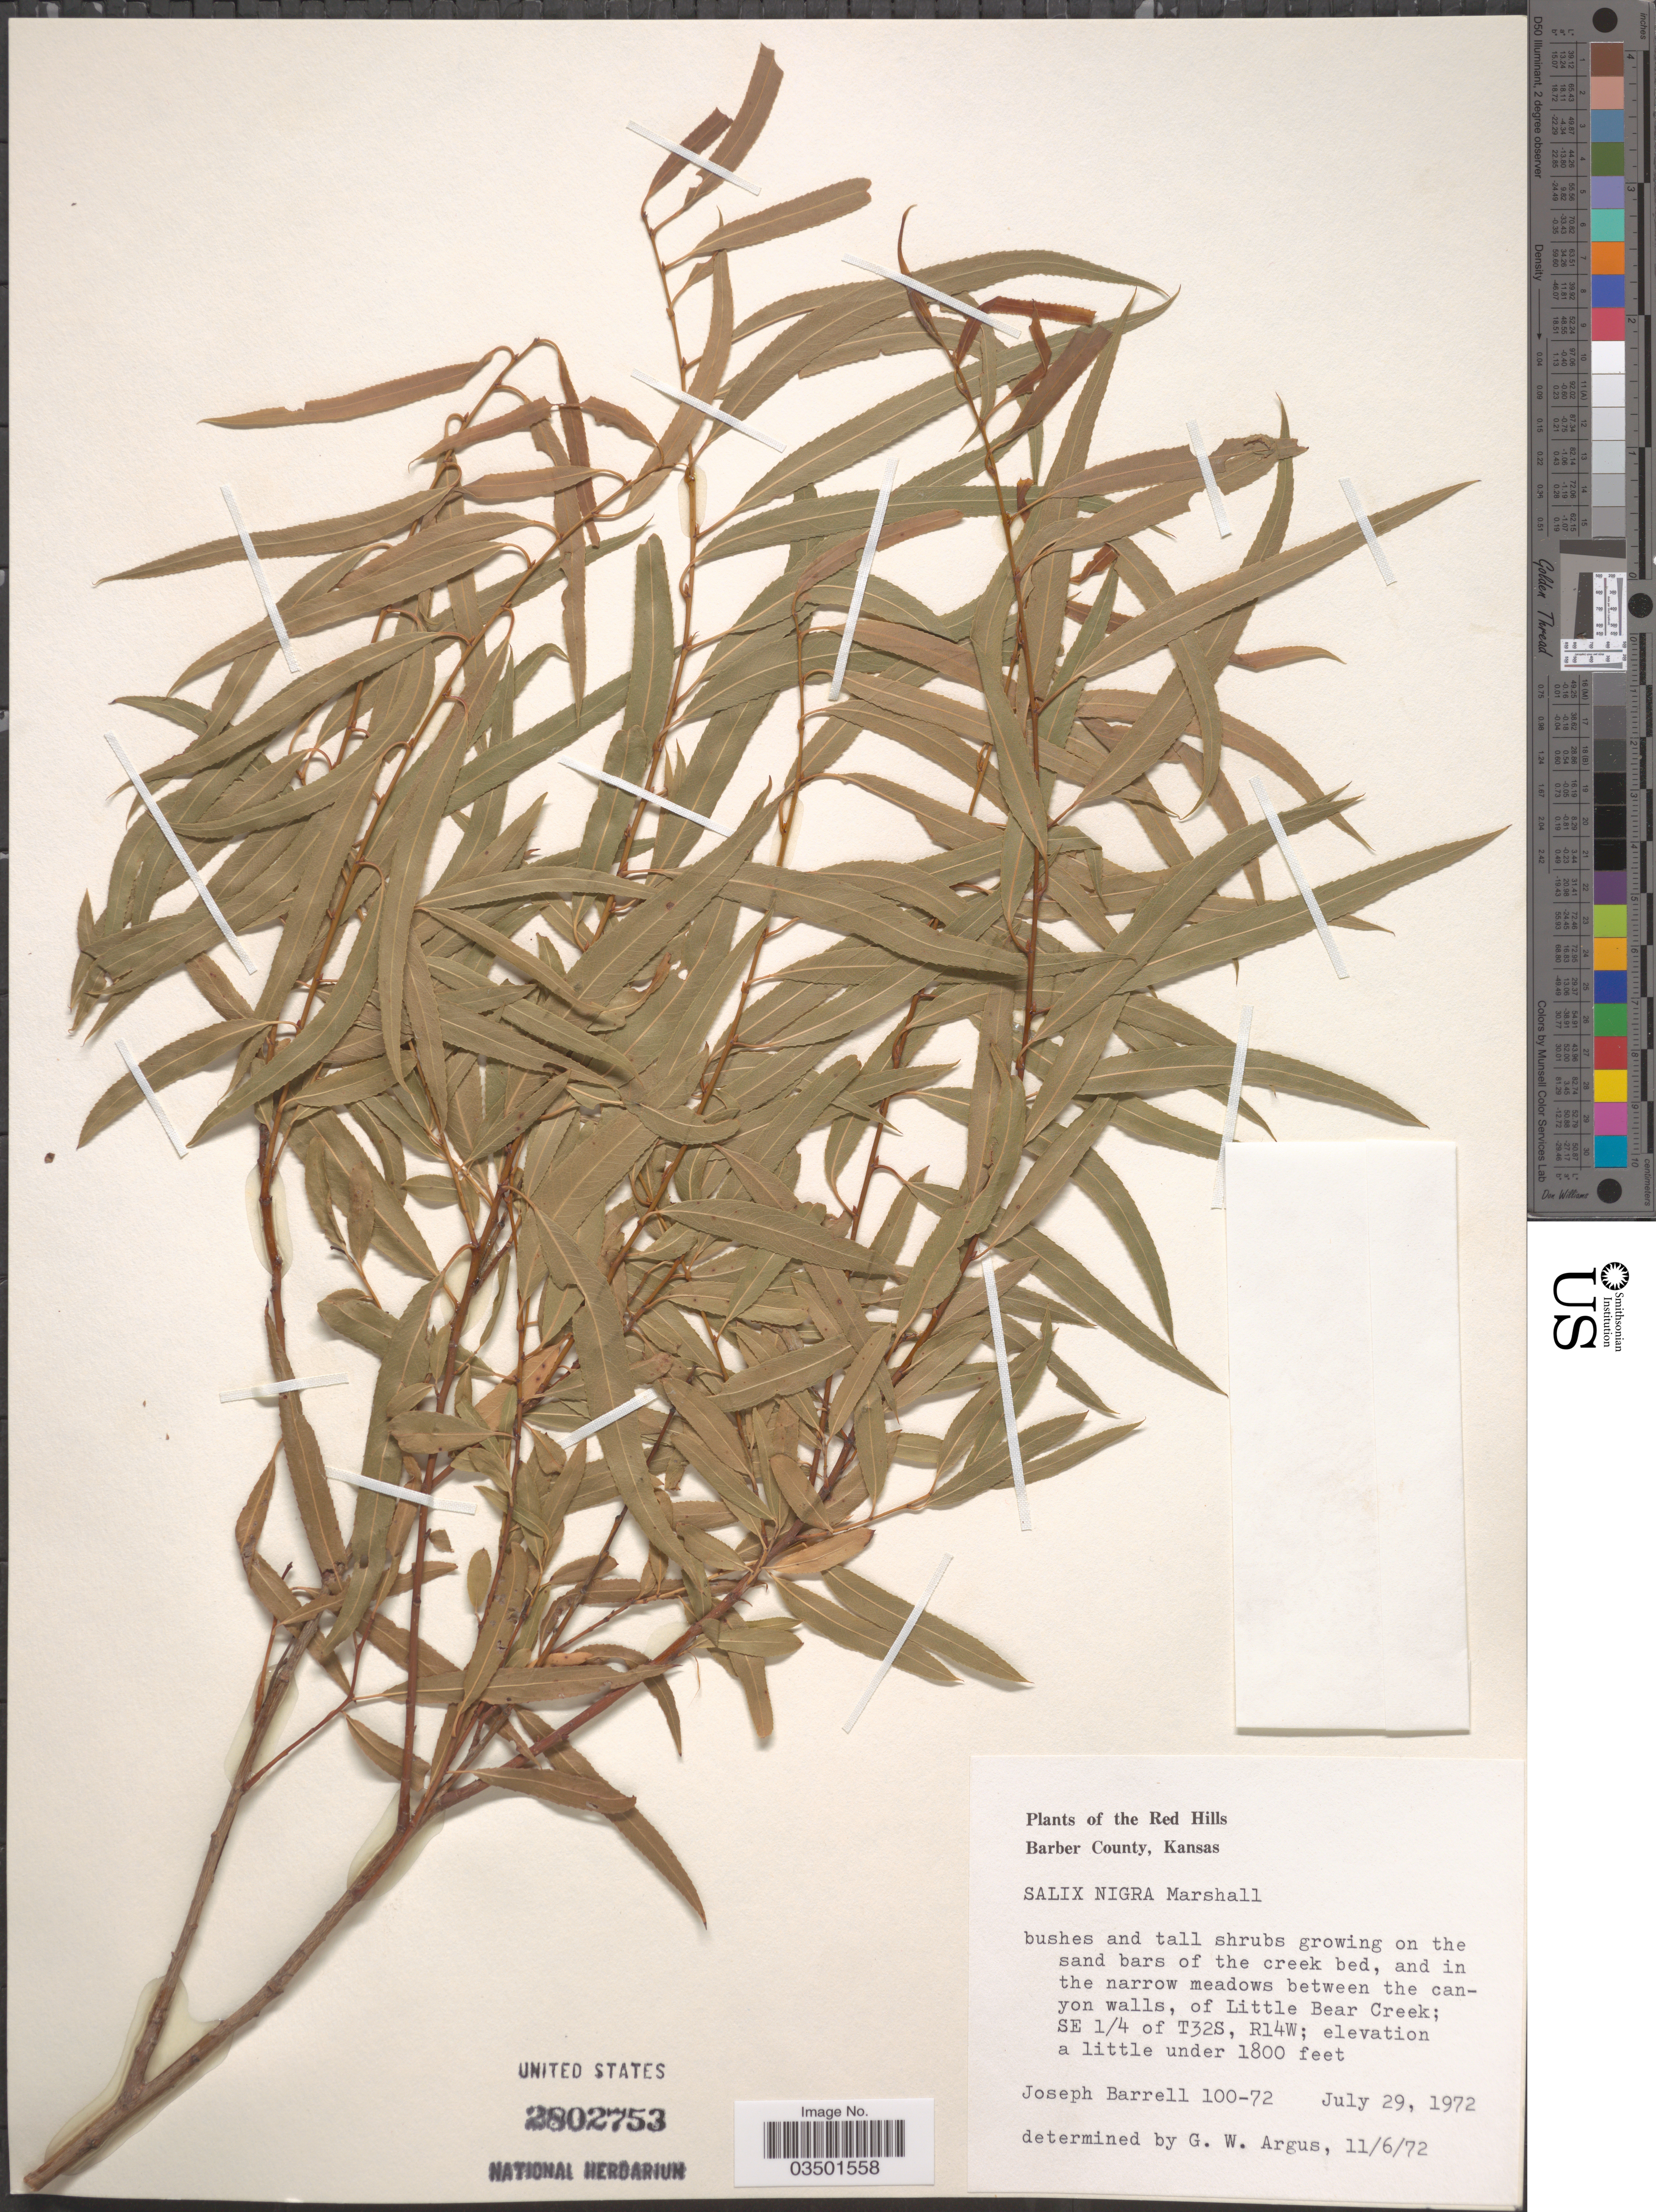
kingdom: Plantae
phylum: Tracheophyta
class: Magnoliopsida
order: Malpighiales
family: Salicaceae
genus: Salix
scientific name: Salix nigra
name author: Marshall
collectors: J. Barrell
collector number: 100-72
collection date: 1972-07-29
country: United States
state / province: Kansas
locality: The Red Hills, Barber County. Bushes and tall shrubs growing on the sand bars of the creek bed, and in the narrow meadows between the canyon walls, of Little Bear Creek; SE ¼ of T32S, R14W.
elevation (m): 549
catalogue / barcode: US 2802753